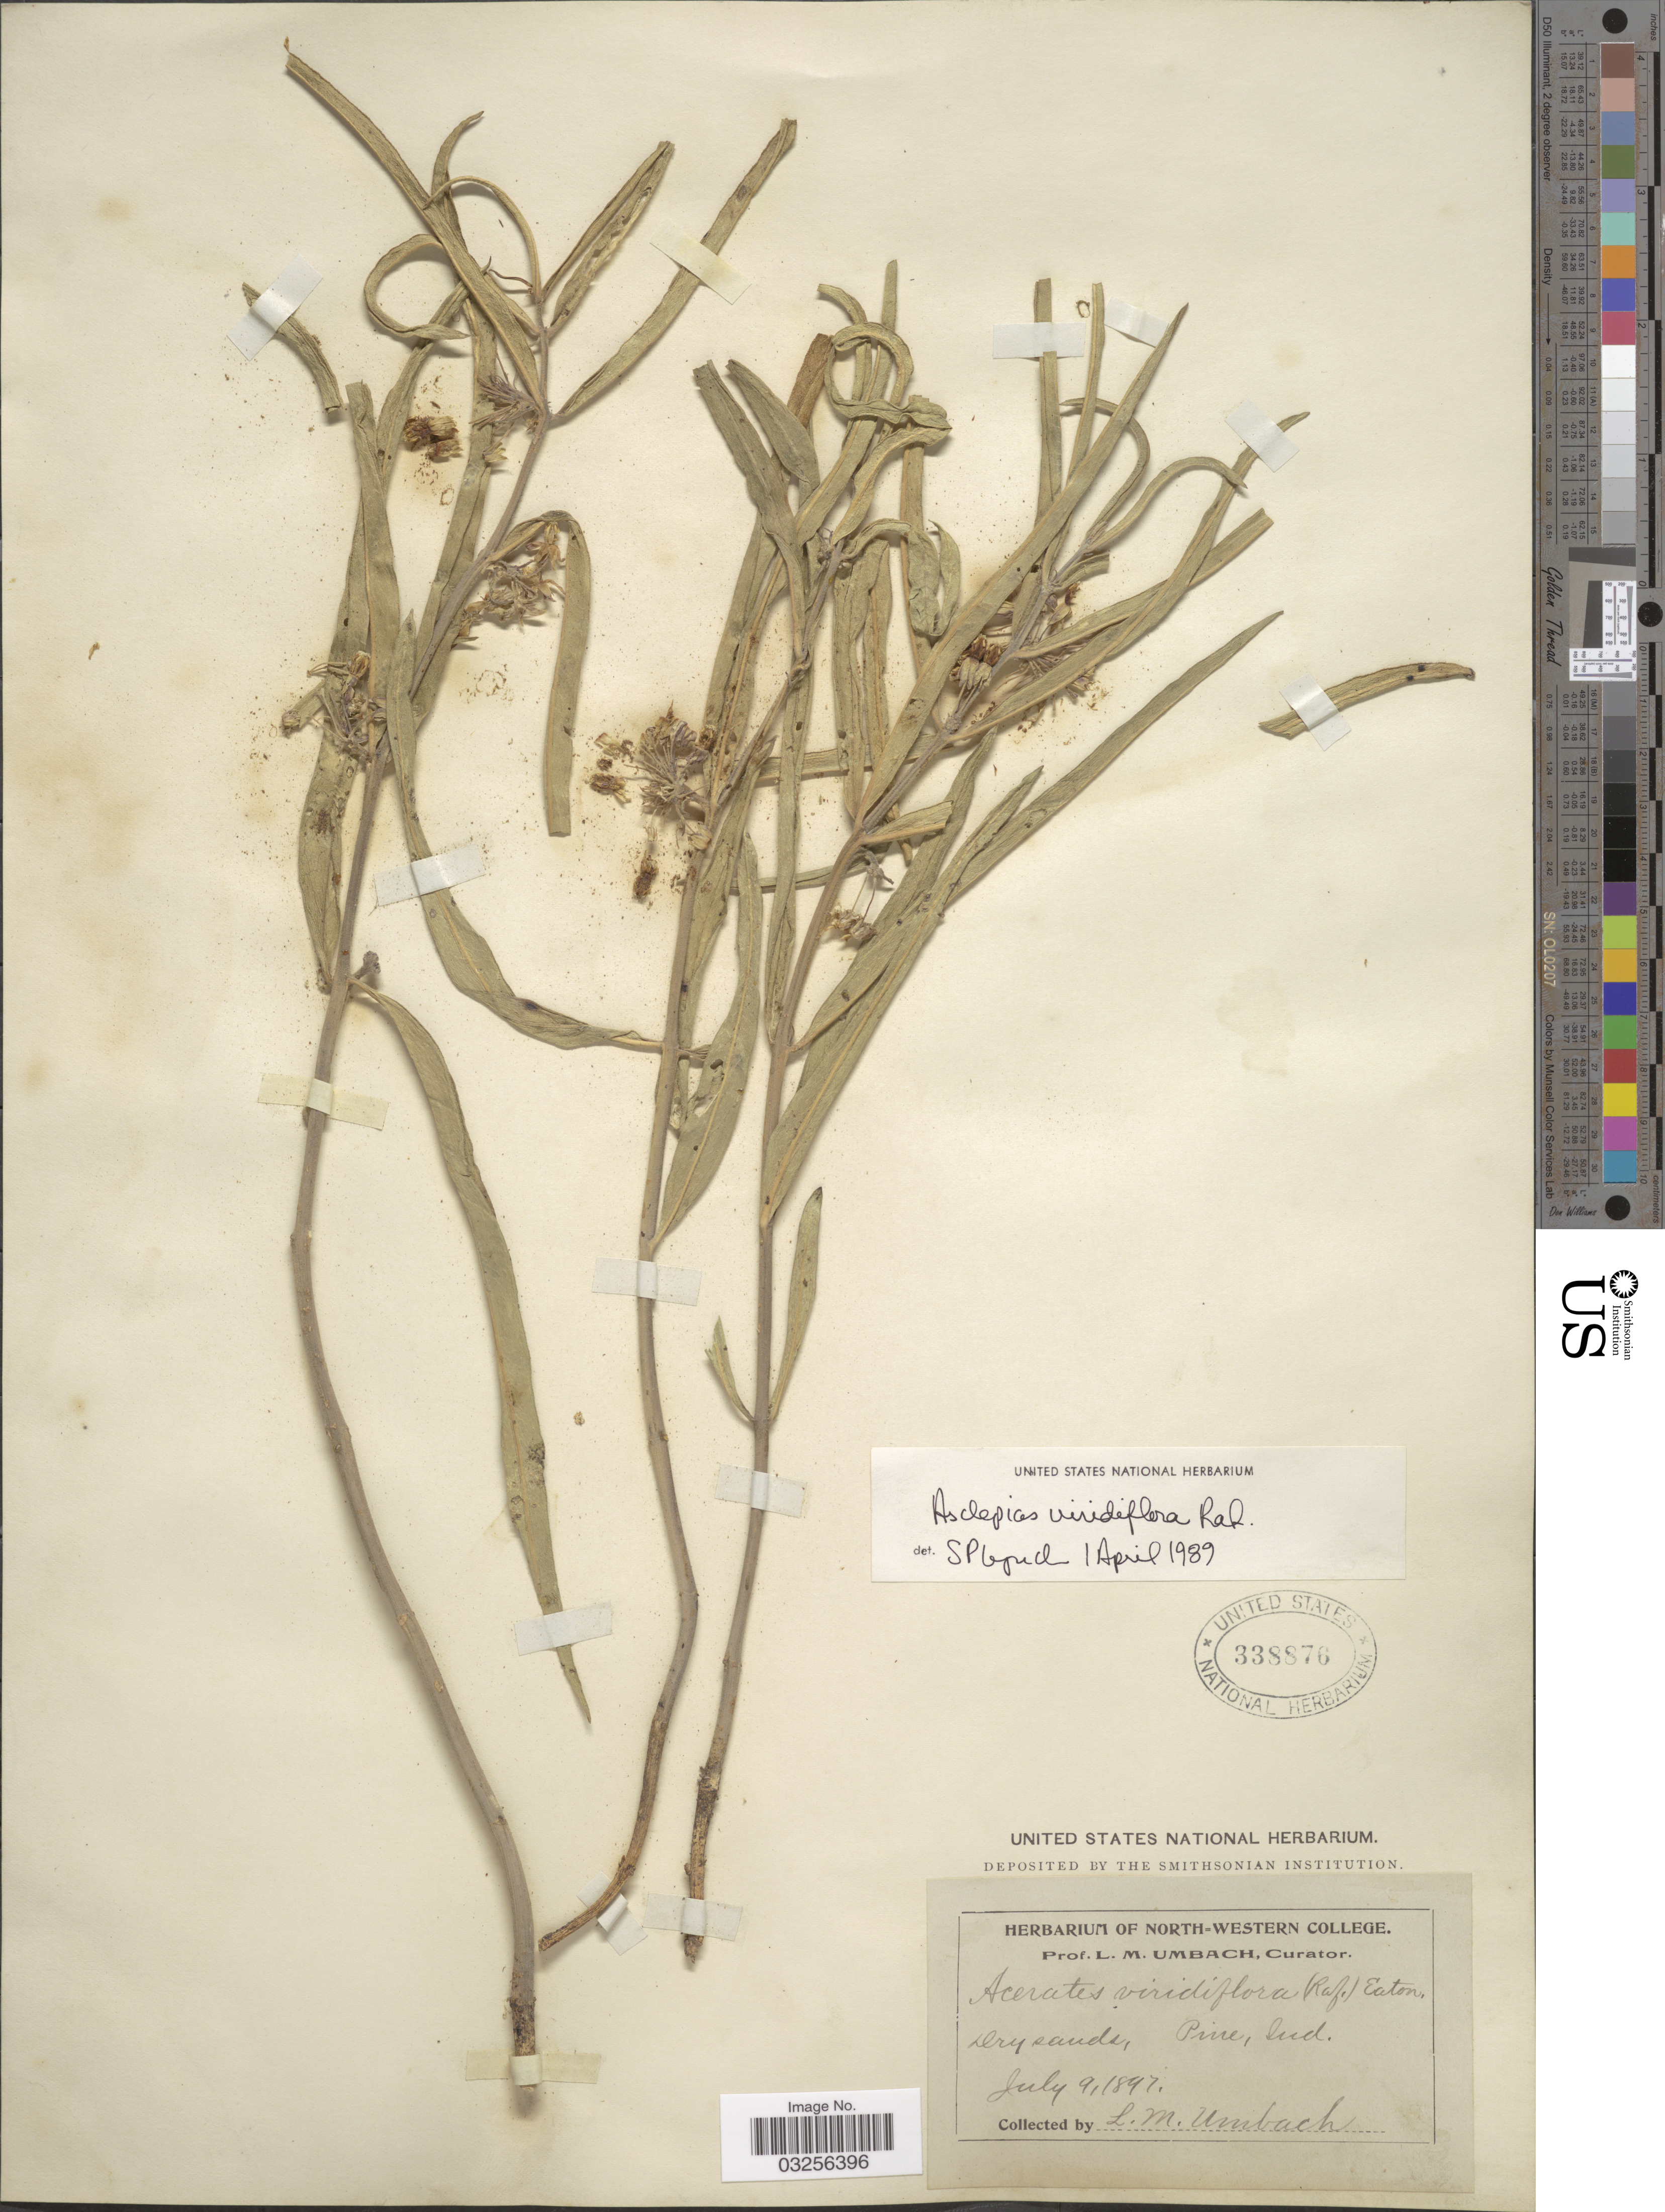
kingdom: Plantae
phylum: Tracheophyta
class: Magnoliopsida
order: Gentianales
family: Apocynaceae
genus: Asclepias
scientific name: Asclepias viridiflora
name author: Raf.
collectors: L. M. Umbach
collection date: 1897-07-09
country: United States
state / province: Indiana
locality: Dry sands, Pine, Ind.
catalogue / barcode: US 338876